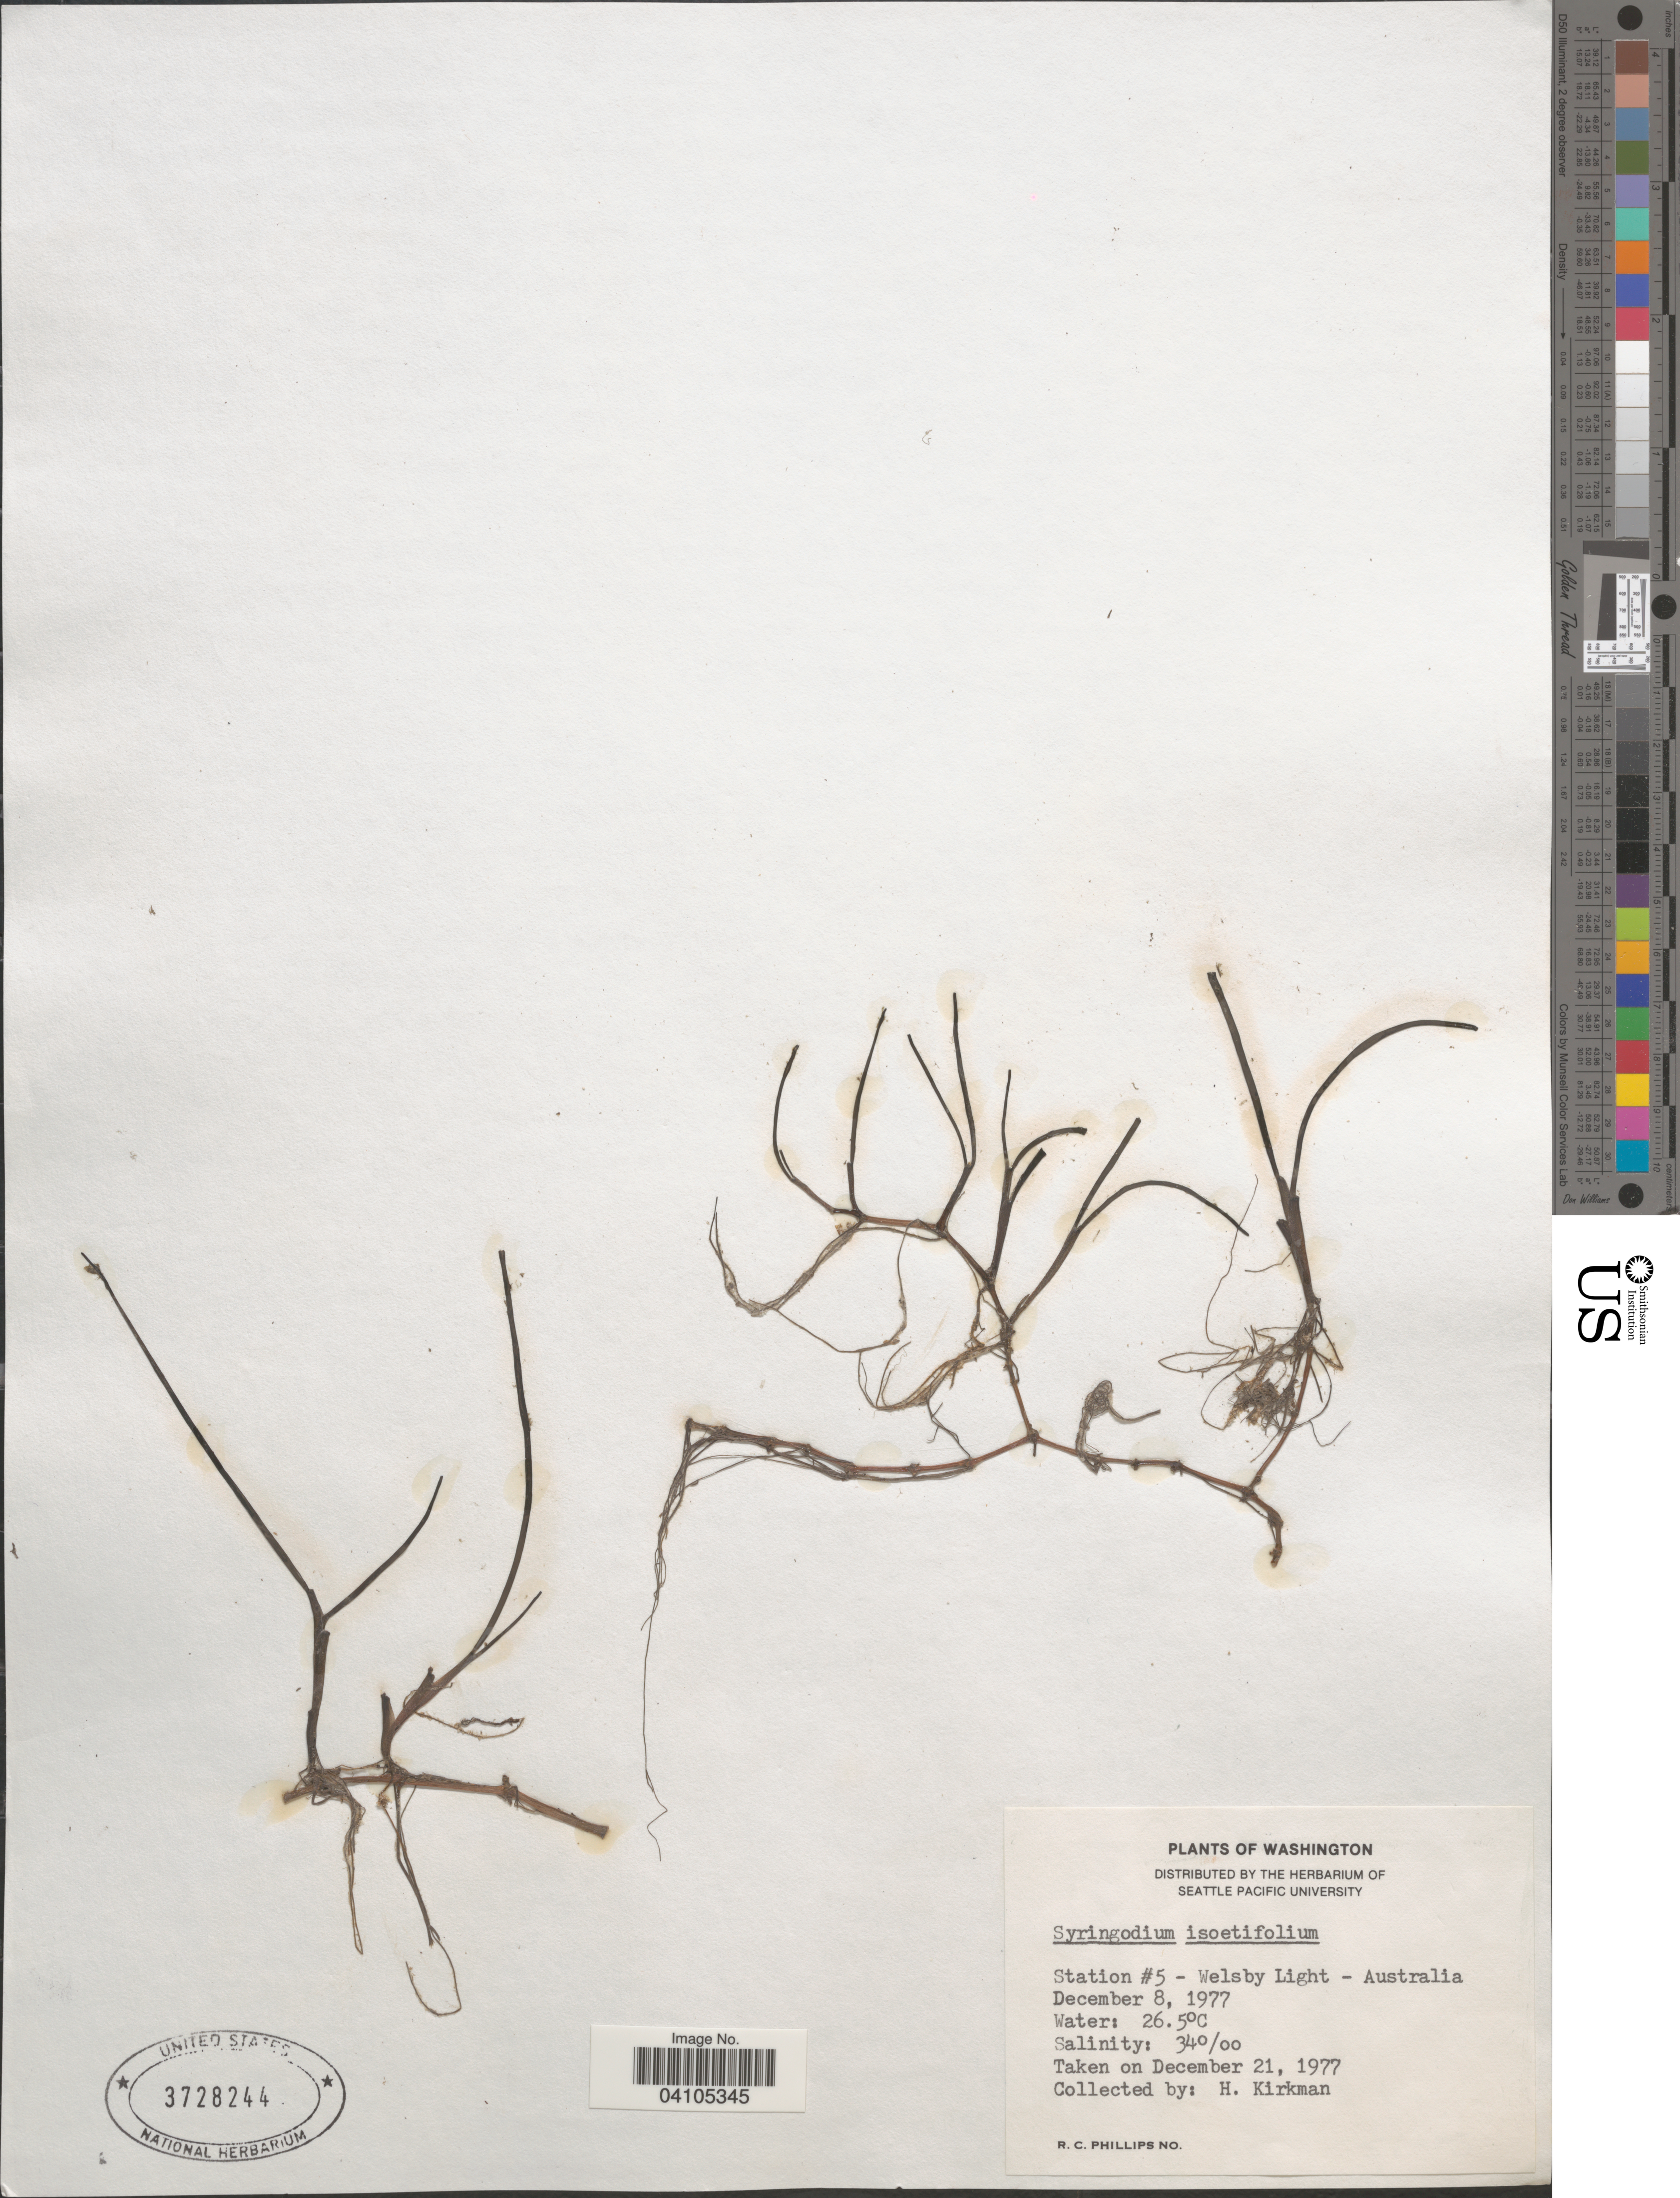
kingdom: Plantae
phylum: Tracheophyta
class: Liliopsida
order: Alismatales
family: Cymodoceaceae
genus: Syringodium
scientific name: Syringodium isoetifolium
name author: (Asch.) Dandy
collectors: H. Kirkman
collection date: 1977-12-08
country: Australia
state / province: Queensland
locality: Station #5 - Welsby Light.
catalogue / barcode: US 3728244